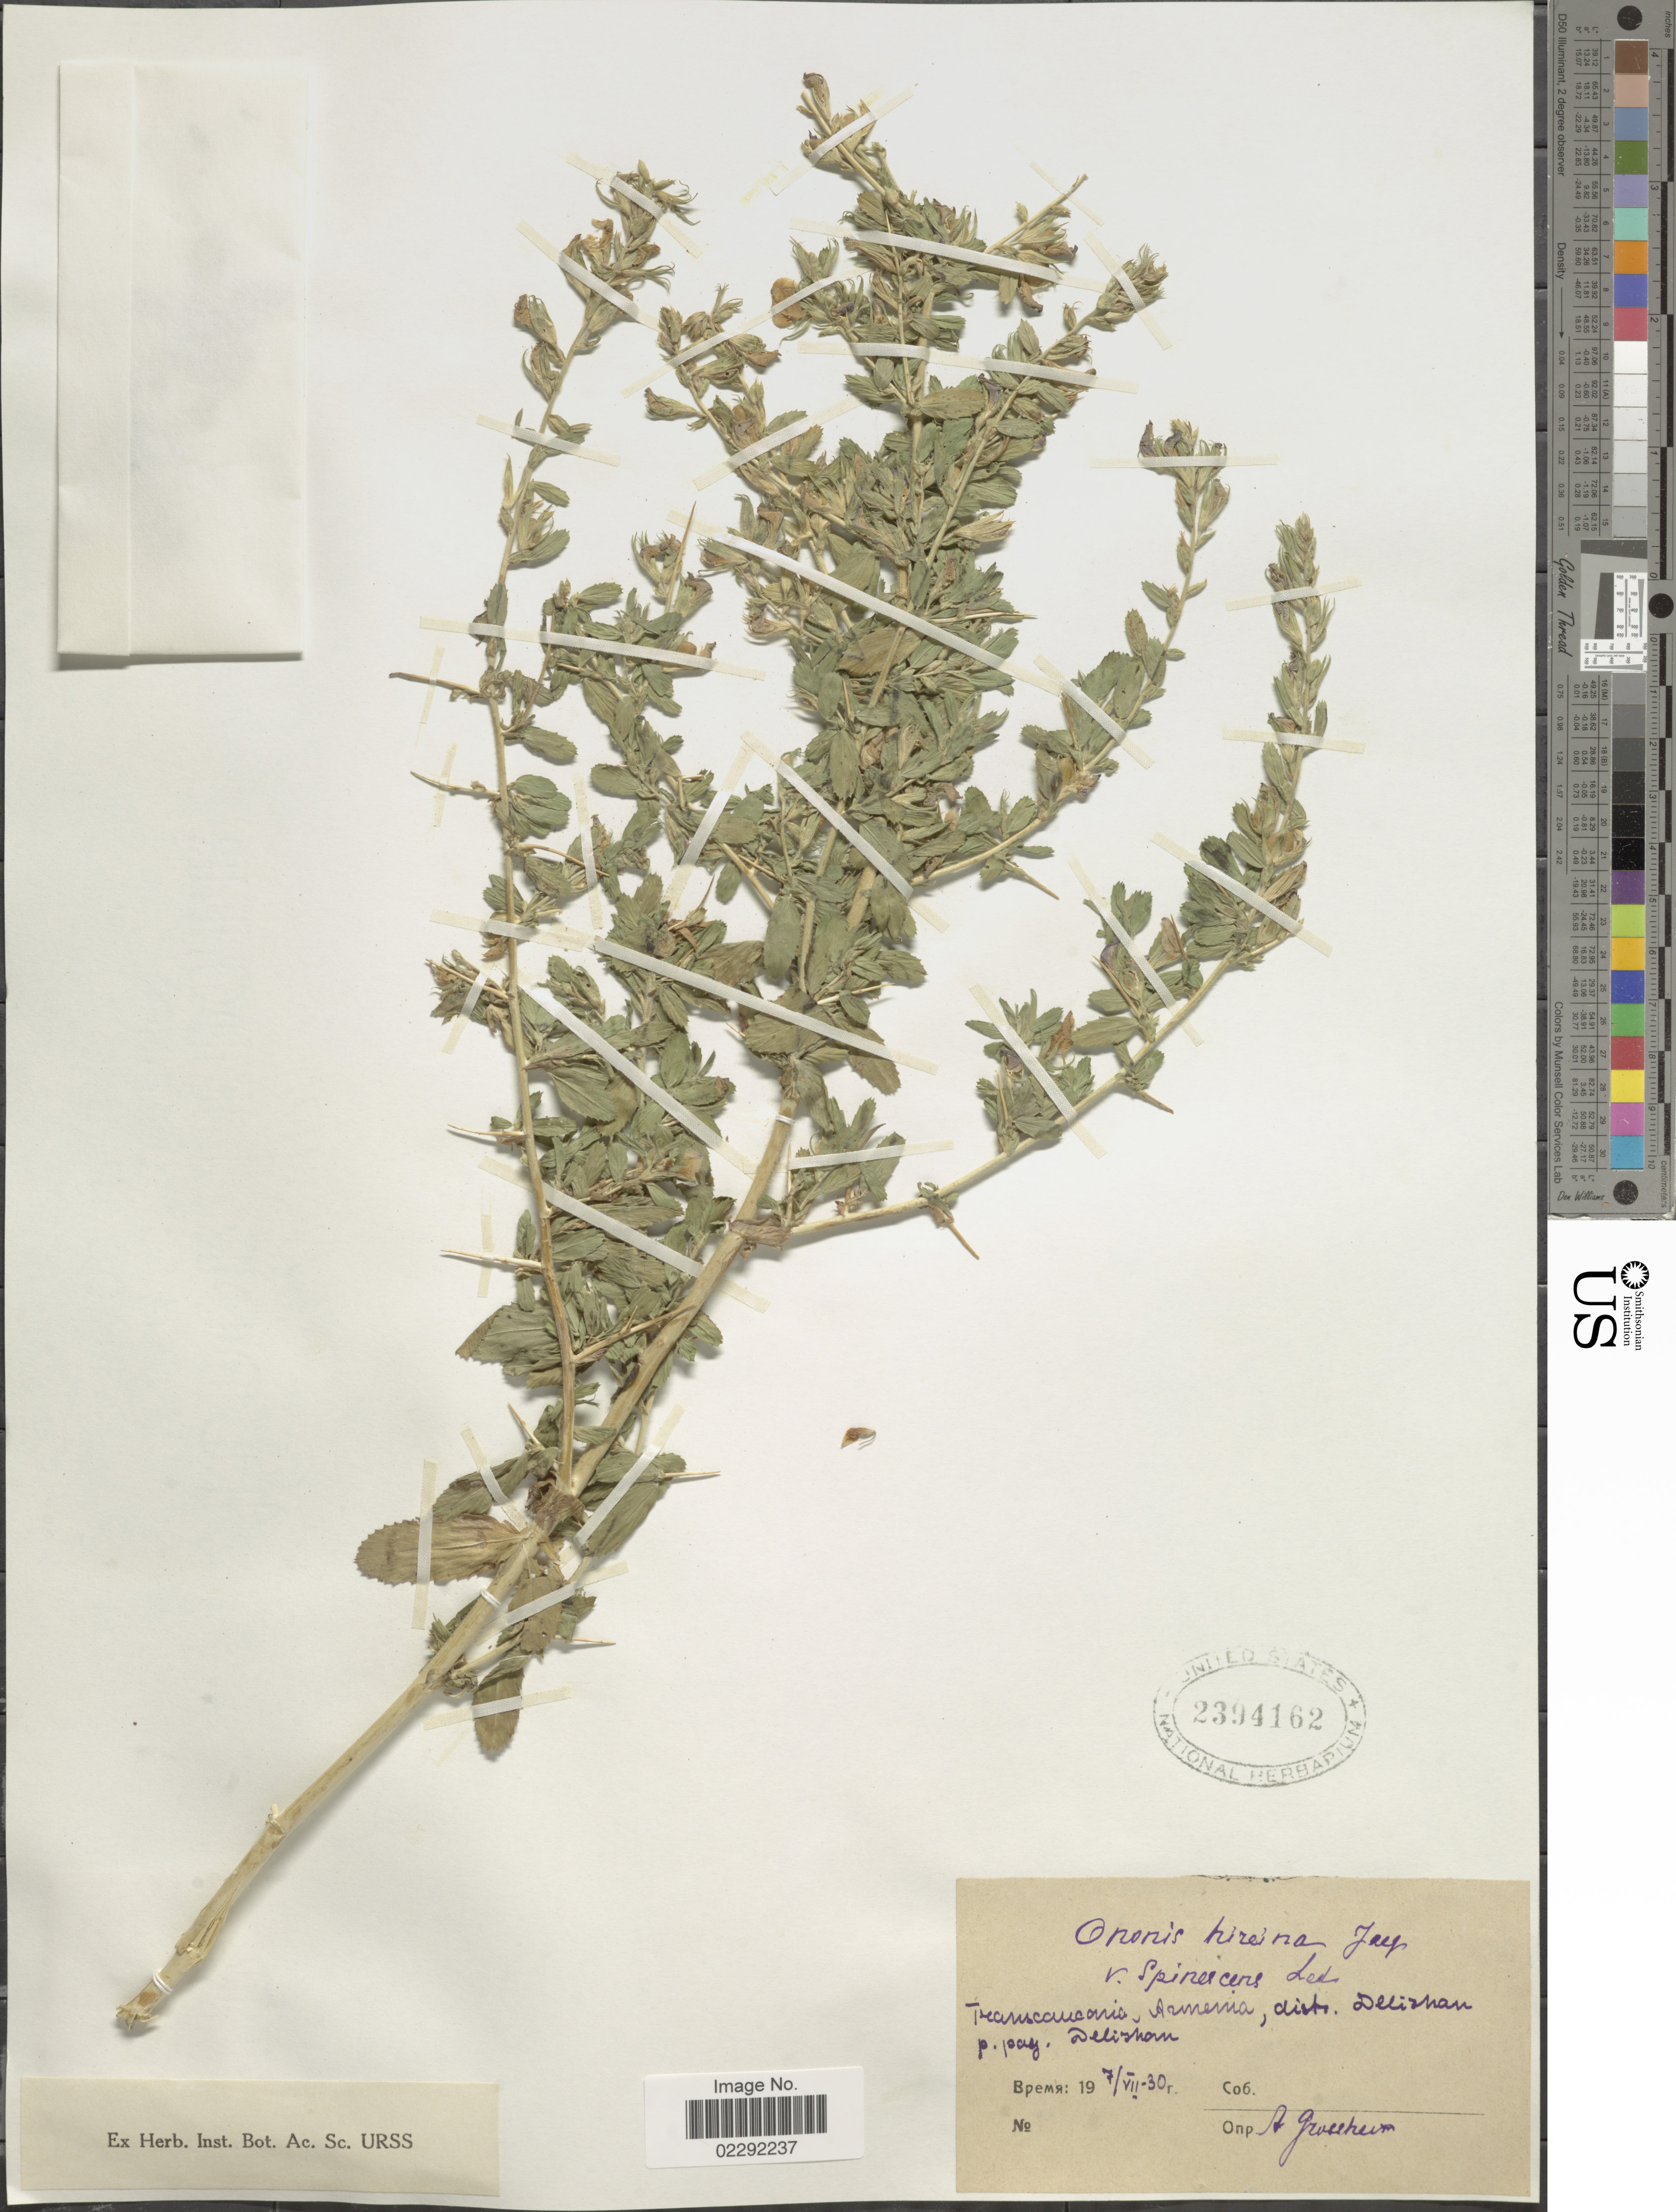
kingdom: Plantae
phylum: Tracheophyta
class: Magnoliopsida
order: Fabales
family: Fabaceae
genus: Ononis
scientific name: Ononis hircina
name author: Jacq.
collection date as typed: Transcribed d/m/y: 7/7/30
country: Armenia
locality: Transcaucania, Distr. Delizhan p. pay. Delizhan [interpreted]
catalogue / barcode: US 2394162